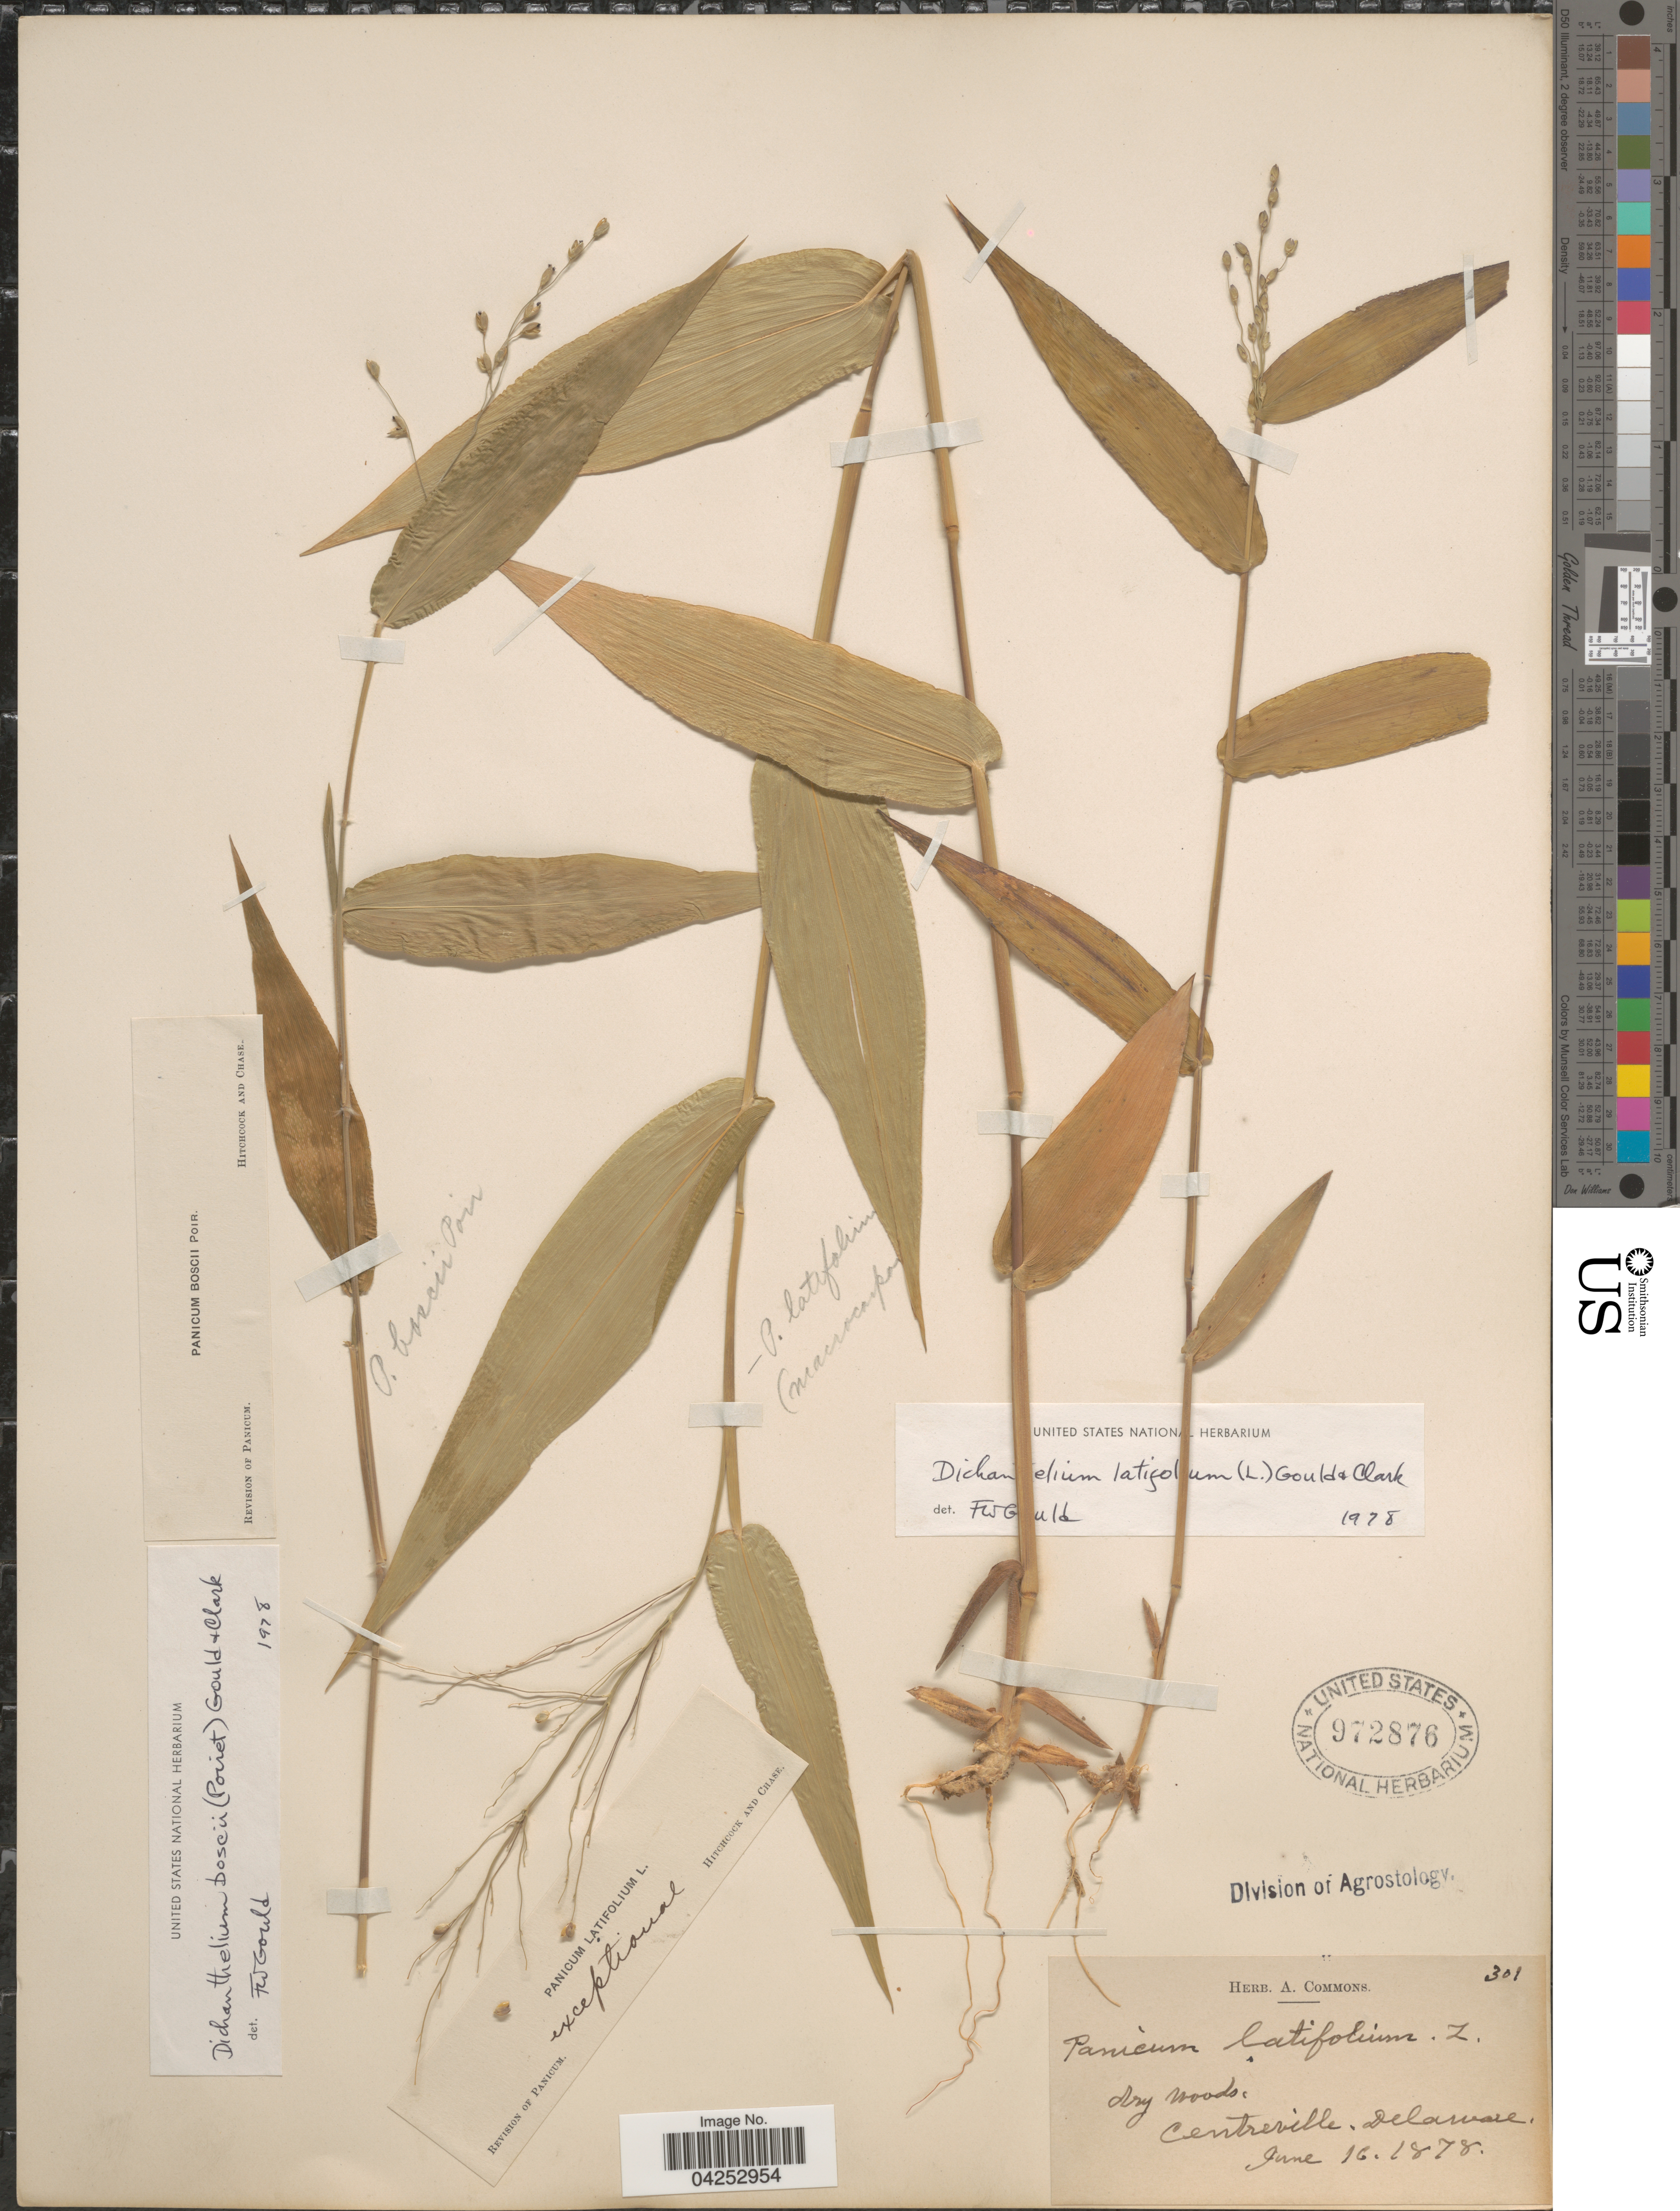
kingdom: Plantae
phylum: Tracheophyta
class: Liliopsida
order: Poales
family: Poaceae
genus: Dichanthelium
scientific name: Dichanthelium boscii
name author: (Poir.) Gould & C.A. Clark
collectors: ex herb. A. Commons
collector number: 301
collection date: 1878-06-16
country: United States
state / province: Delaware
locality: Dry woods, Centreville.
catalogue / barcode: US 972876